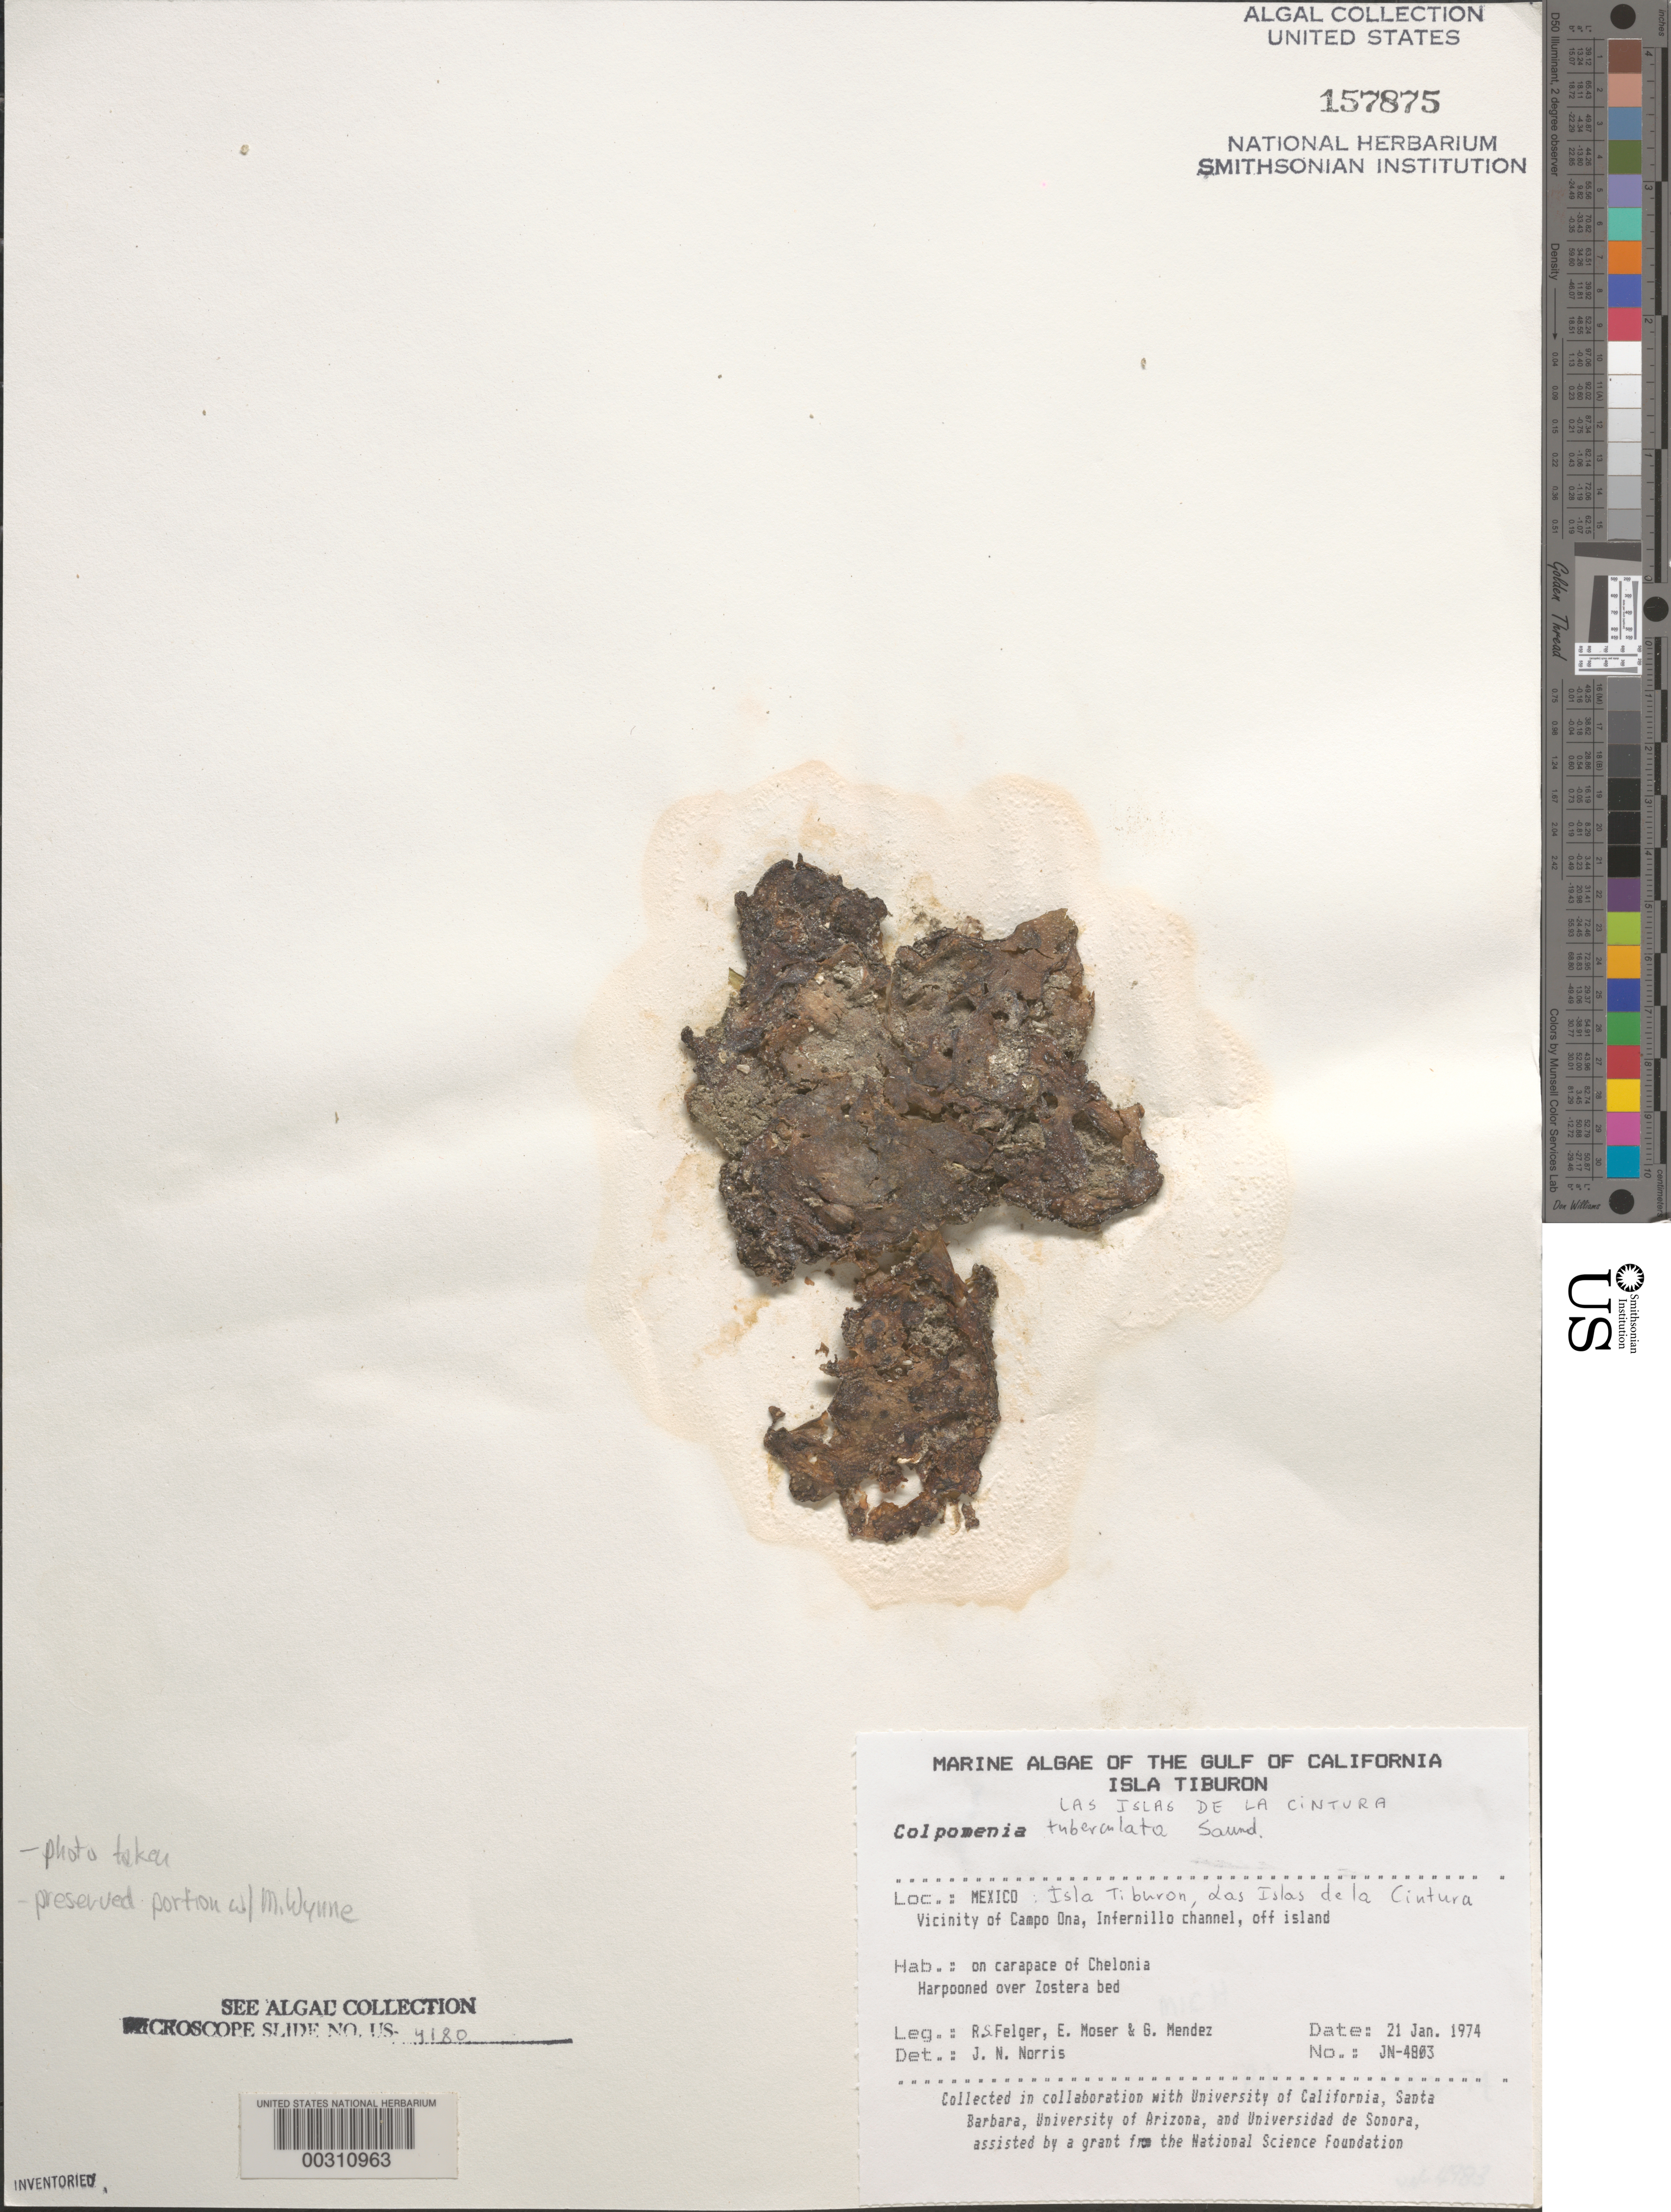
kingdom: Chromista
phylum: Ochrophyta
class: Phaeophyceae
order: Scytosiphonales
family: Scytosiphonaceae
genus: Colpomenia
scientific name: Colpomenia tuberculata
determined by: Norris, James N.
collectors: R. S. Felger, E. Moser & G. Mendez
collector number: JN-4803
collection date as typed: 21 Jan 1974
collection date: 1974-01-21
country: Mexico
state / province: Sonora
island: Isla Tiburon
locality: Campo Ona area, Infernillo Channel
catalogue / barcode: US 157875